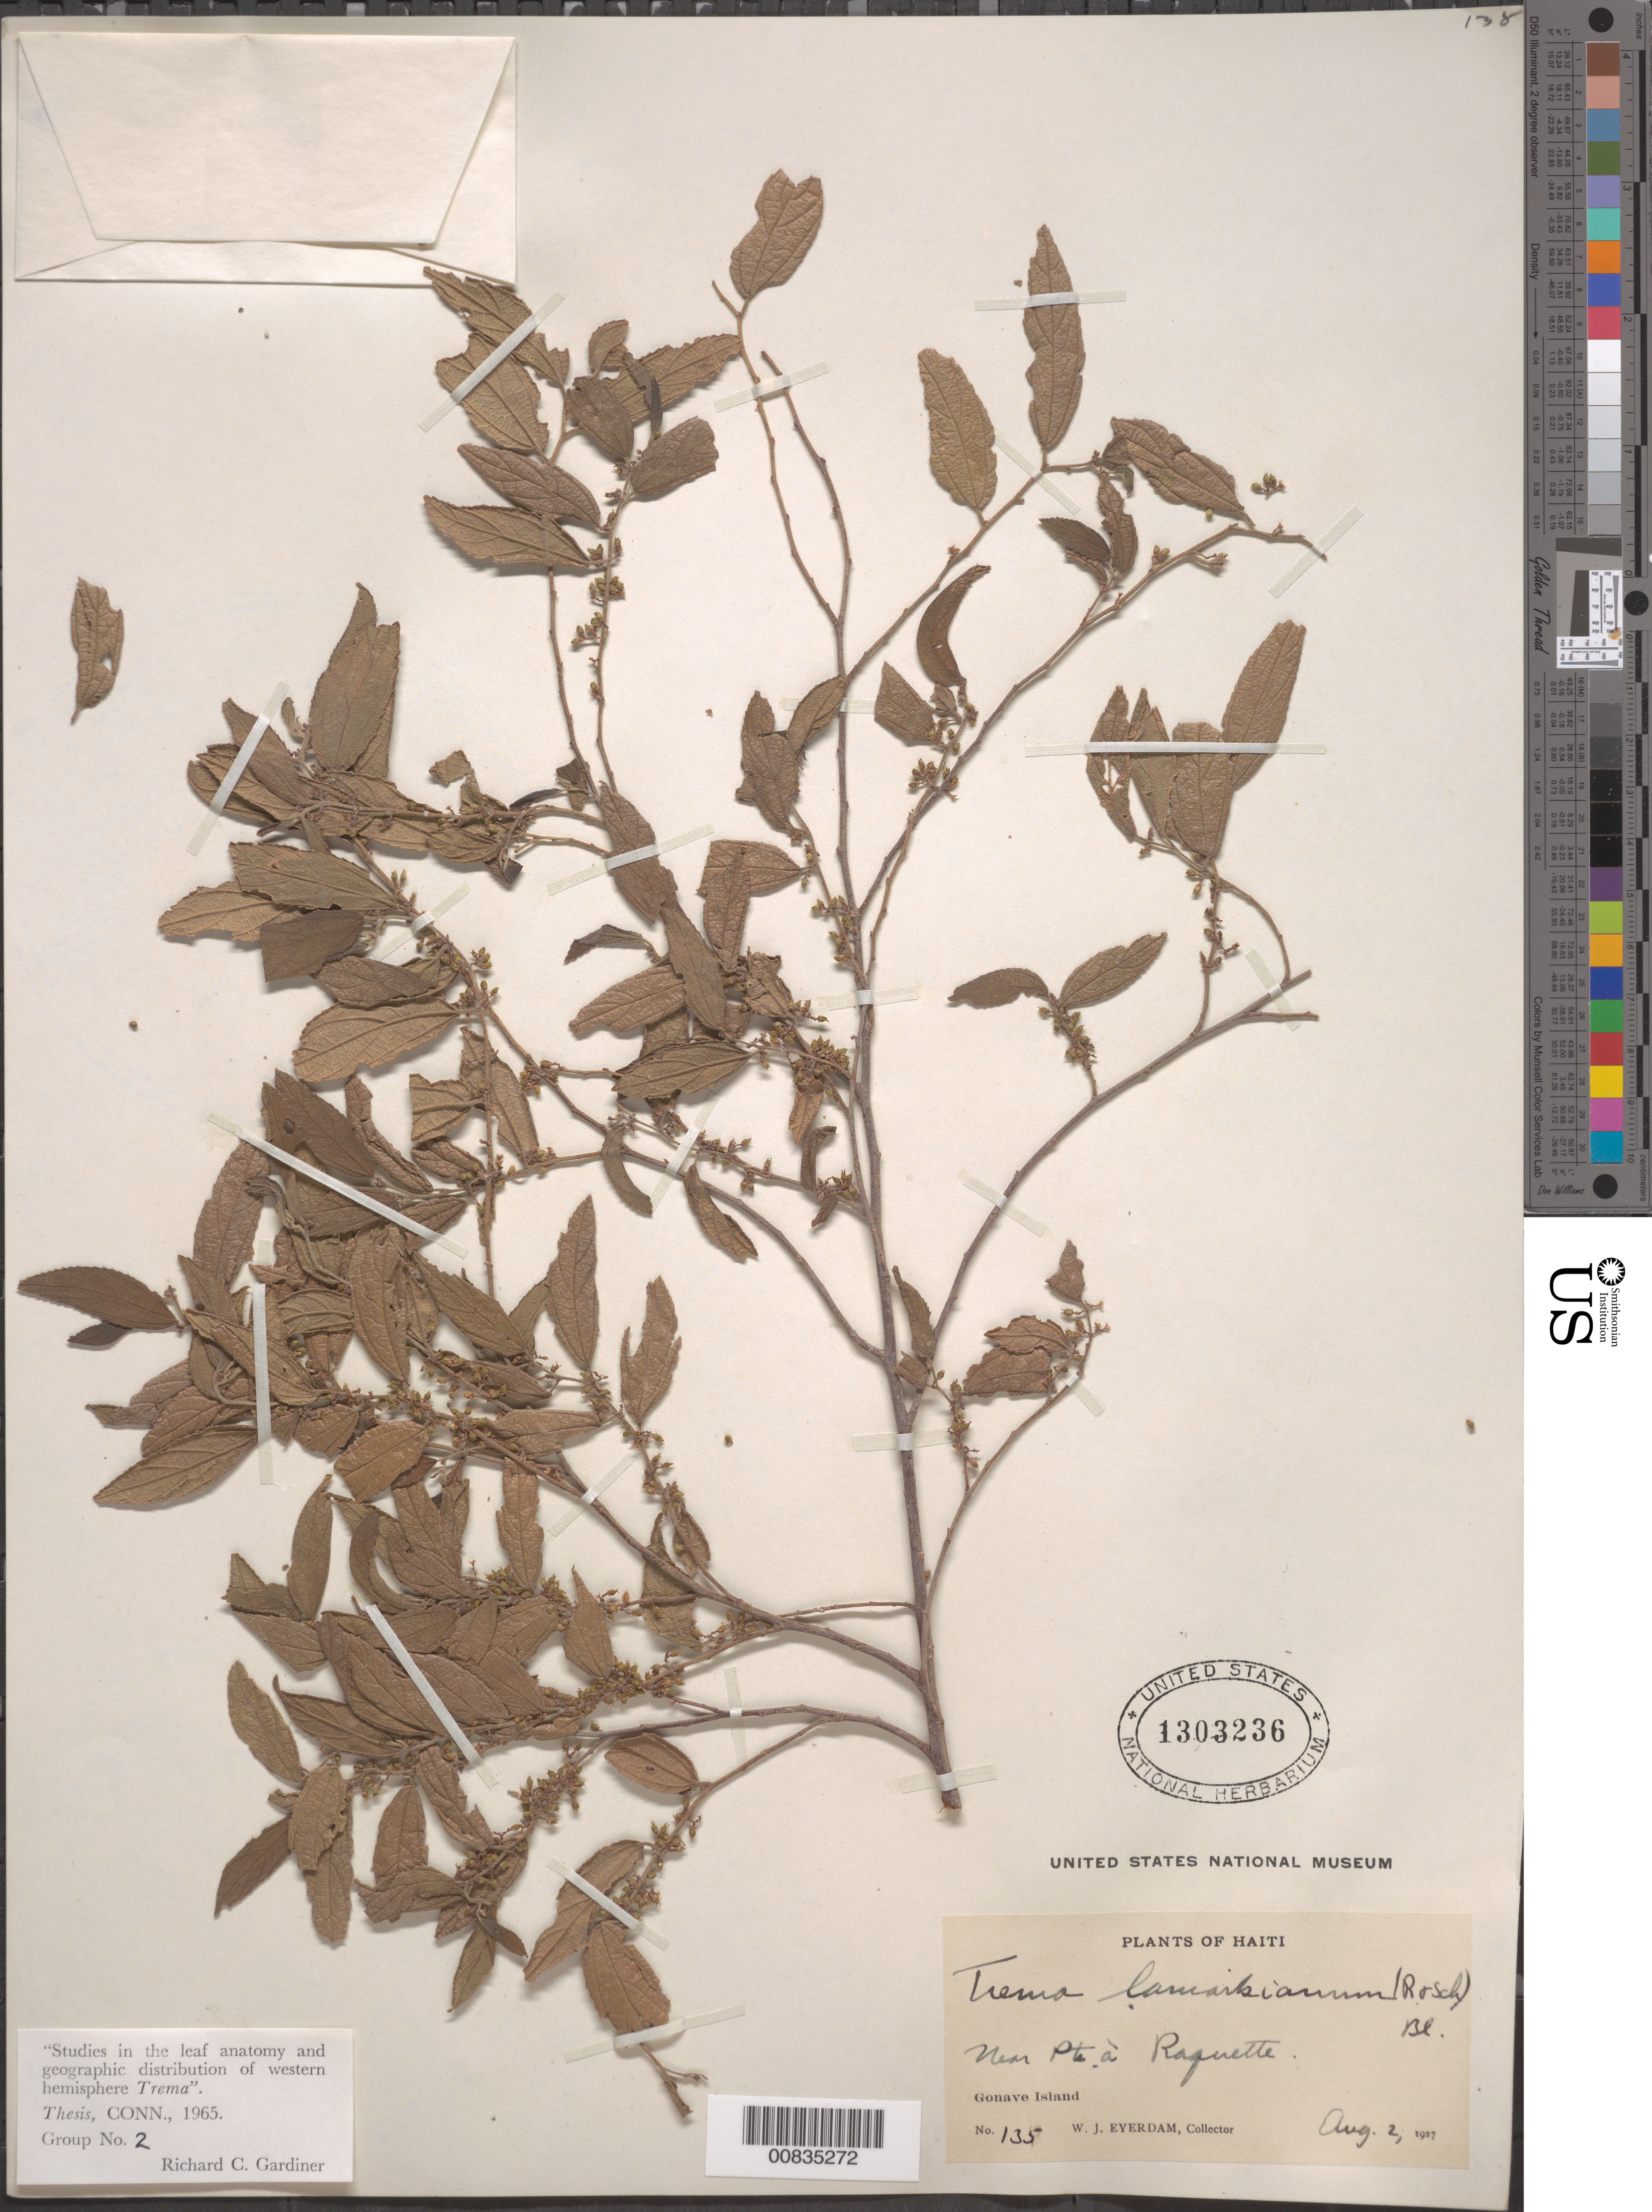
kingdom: Plantae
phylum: Tracheophyta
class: Magnoliopsida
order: Rosales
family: Cannabaceae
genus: Trema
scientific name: Trema lamarckianum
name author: (Schult.) Blume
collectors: W. J. Eyerdam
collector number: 135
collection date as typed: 02 Aug 1927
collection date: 1927-08-02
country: Haiti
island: Gonave I.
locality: Near Pte à Raquette.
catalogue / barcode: US 1303236